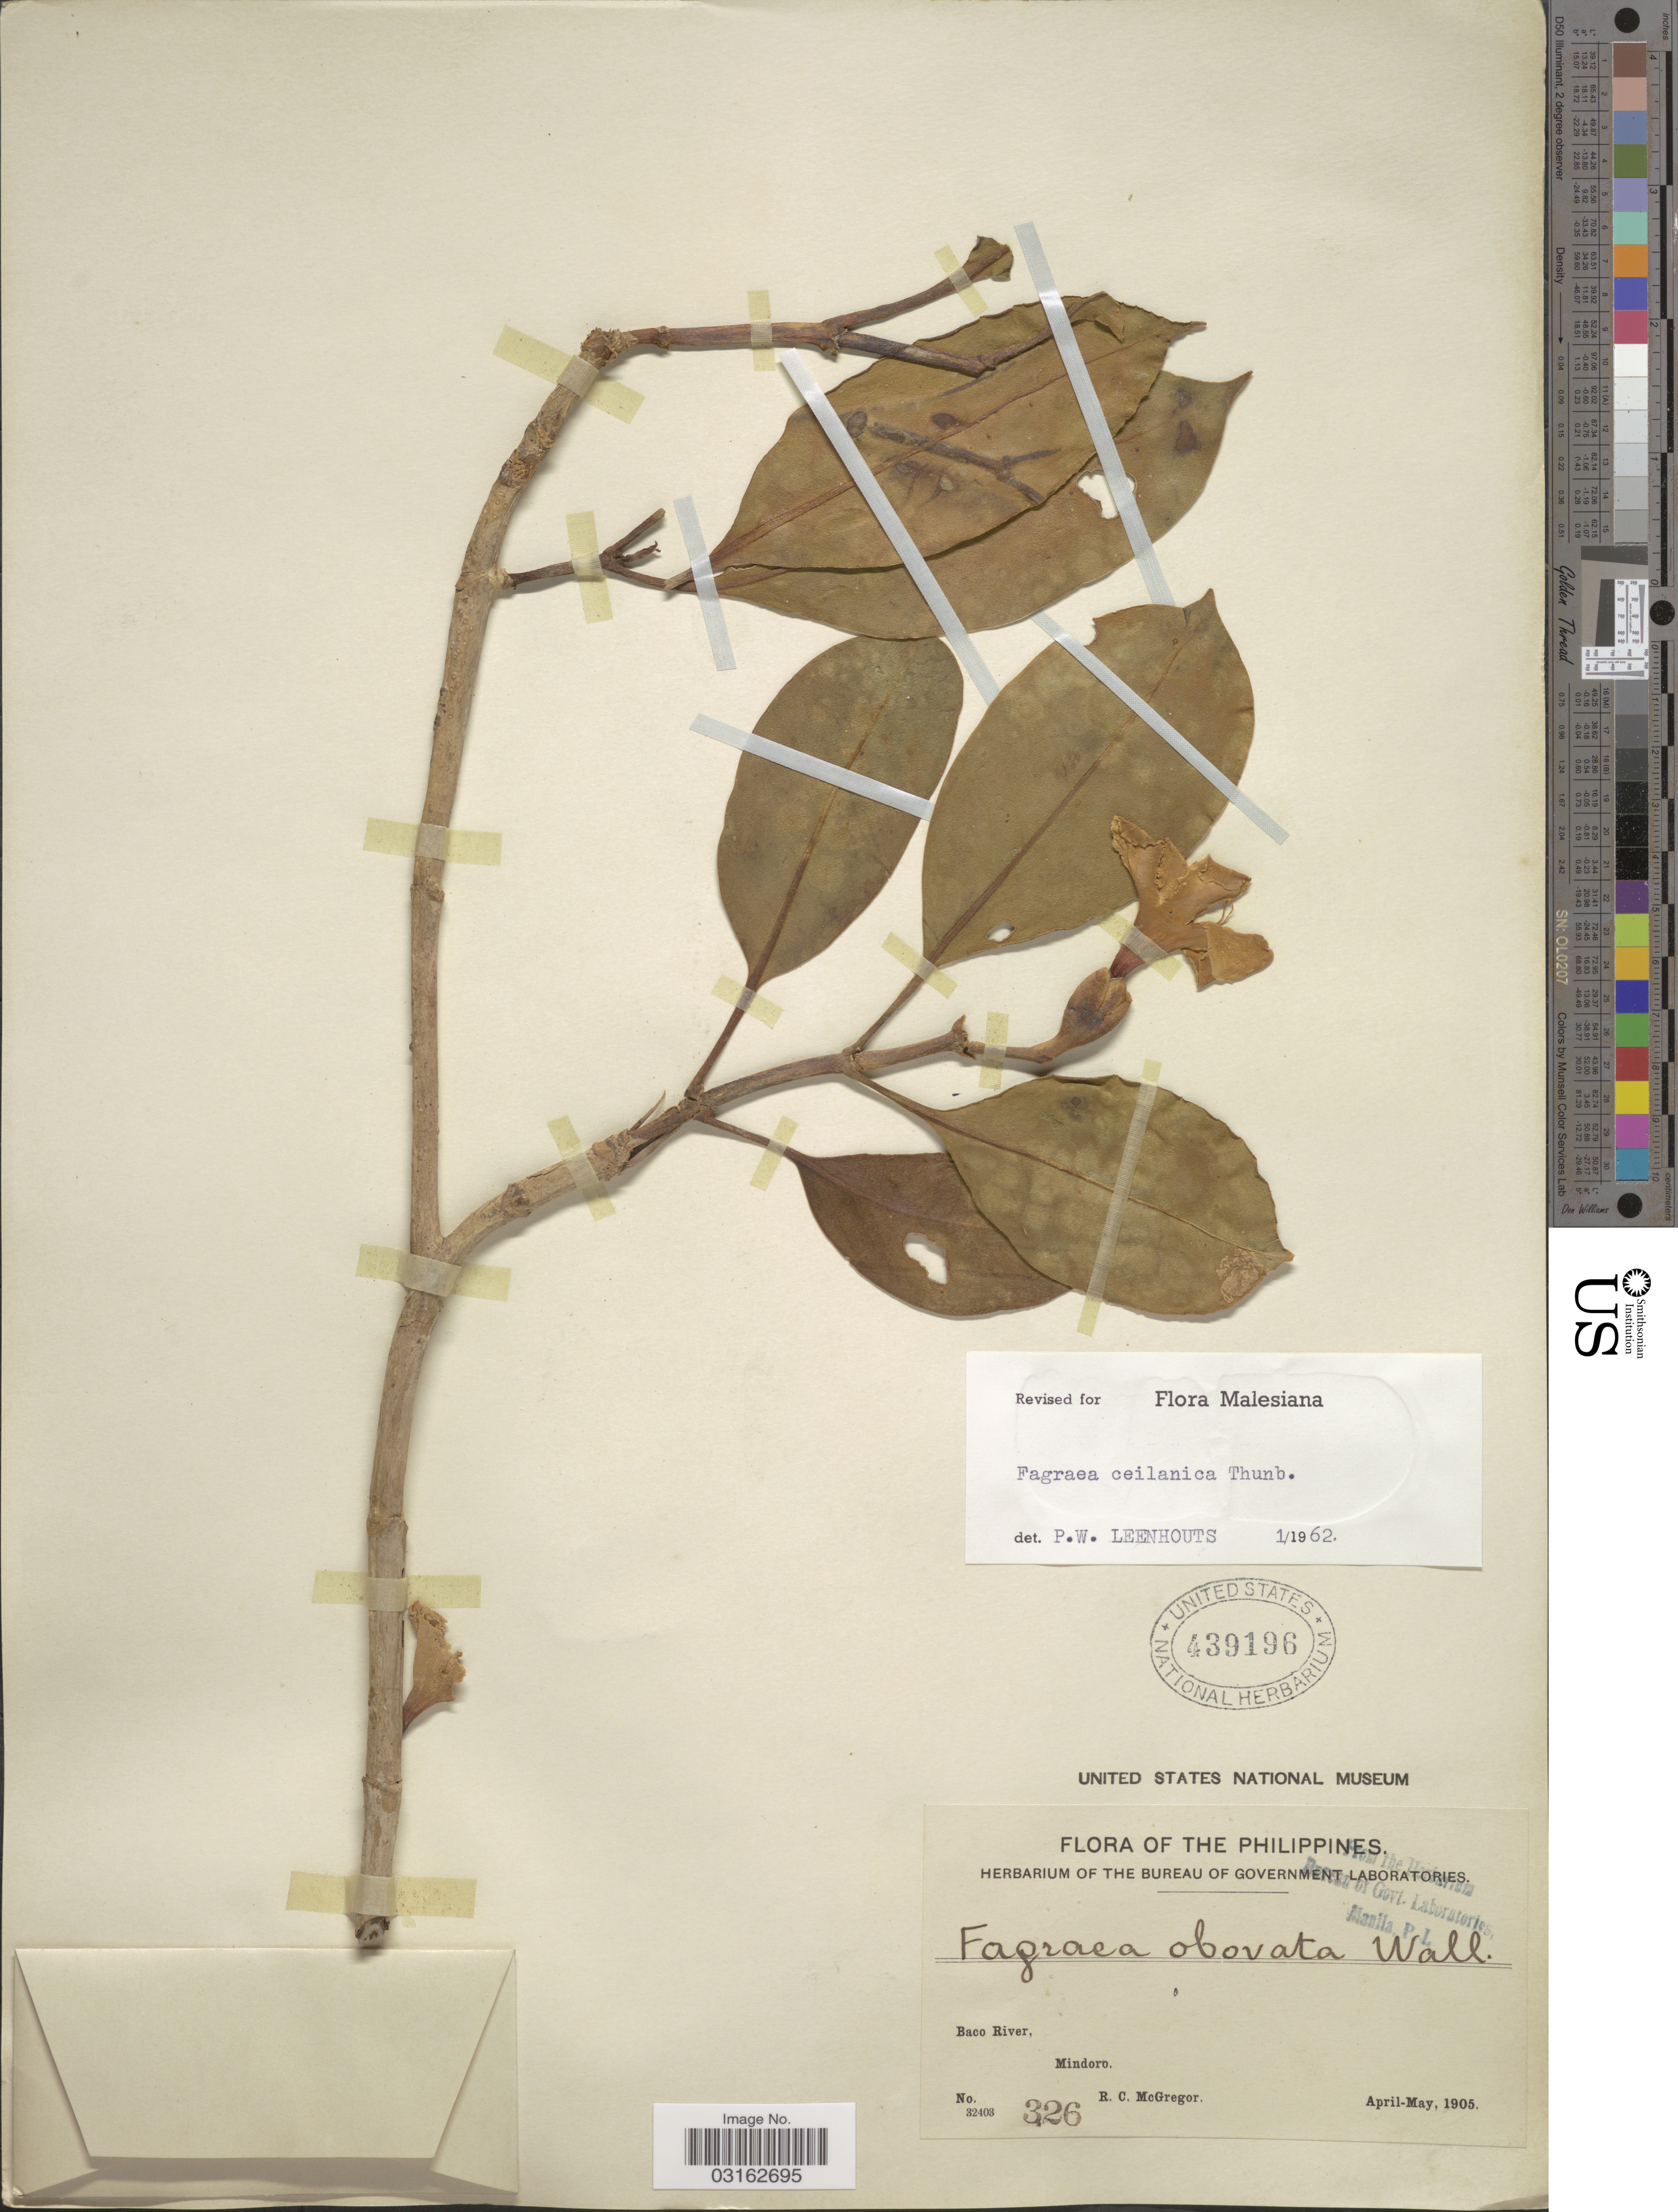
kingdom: Plantae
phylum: Tracheophyta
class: Magnoliopsida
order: Gentianales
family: Gentianaceae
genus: Fagraea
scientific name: Fagraea ceilanica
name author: Thunb.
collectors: R. C. McGregor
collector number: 326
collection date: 1905-04/1905-05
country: Philippines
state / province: Mimaropa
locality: Baco River, Mindoro.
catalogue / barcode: US 439196